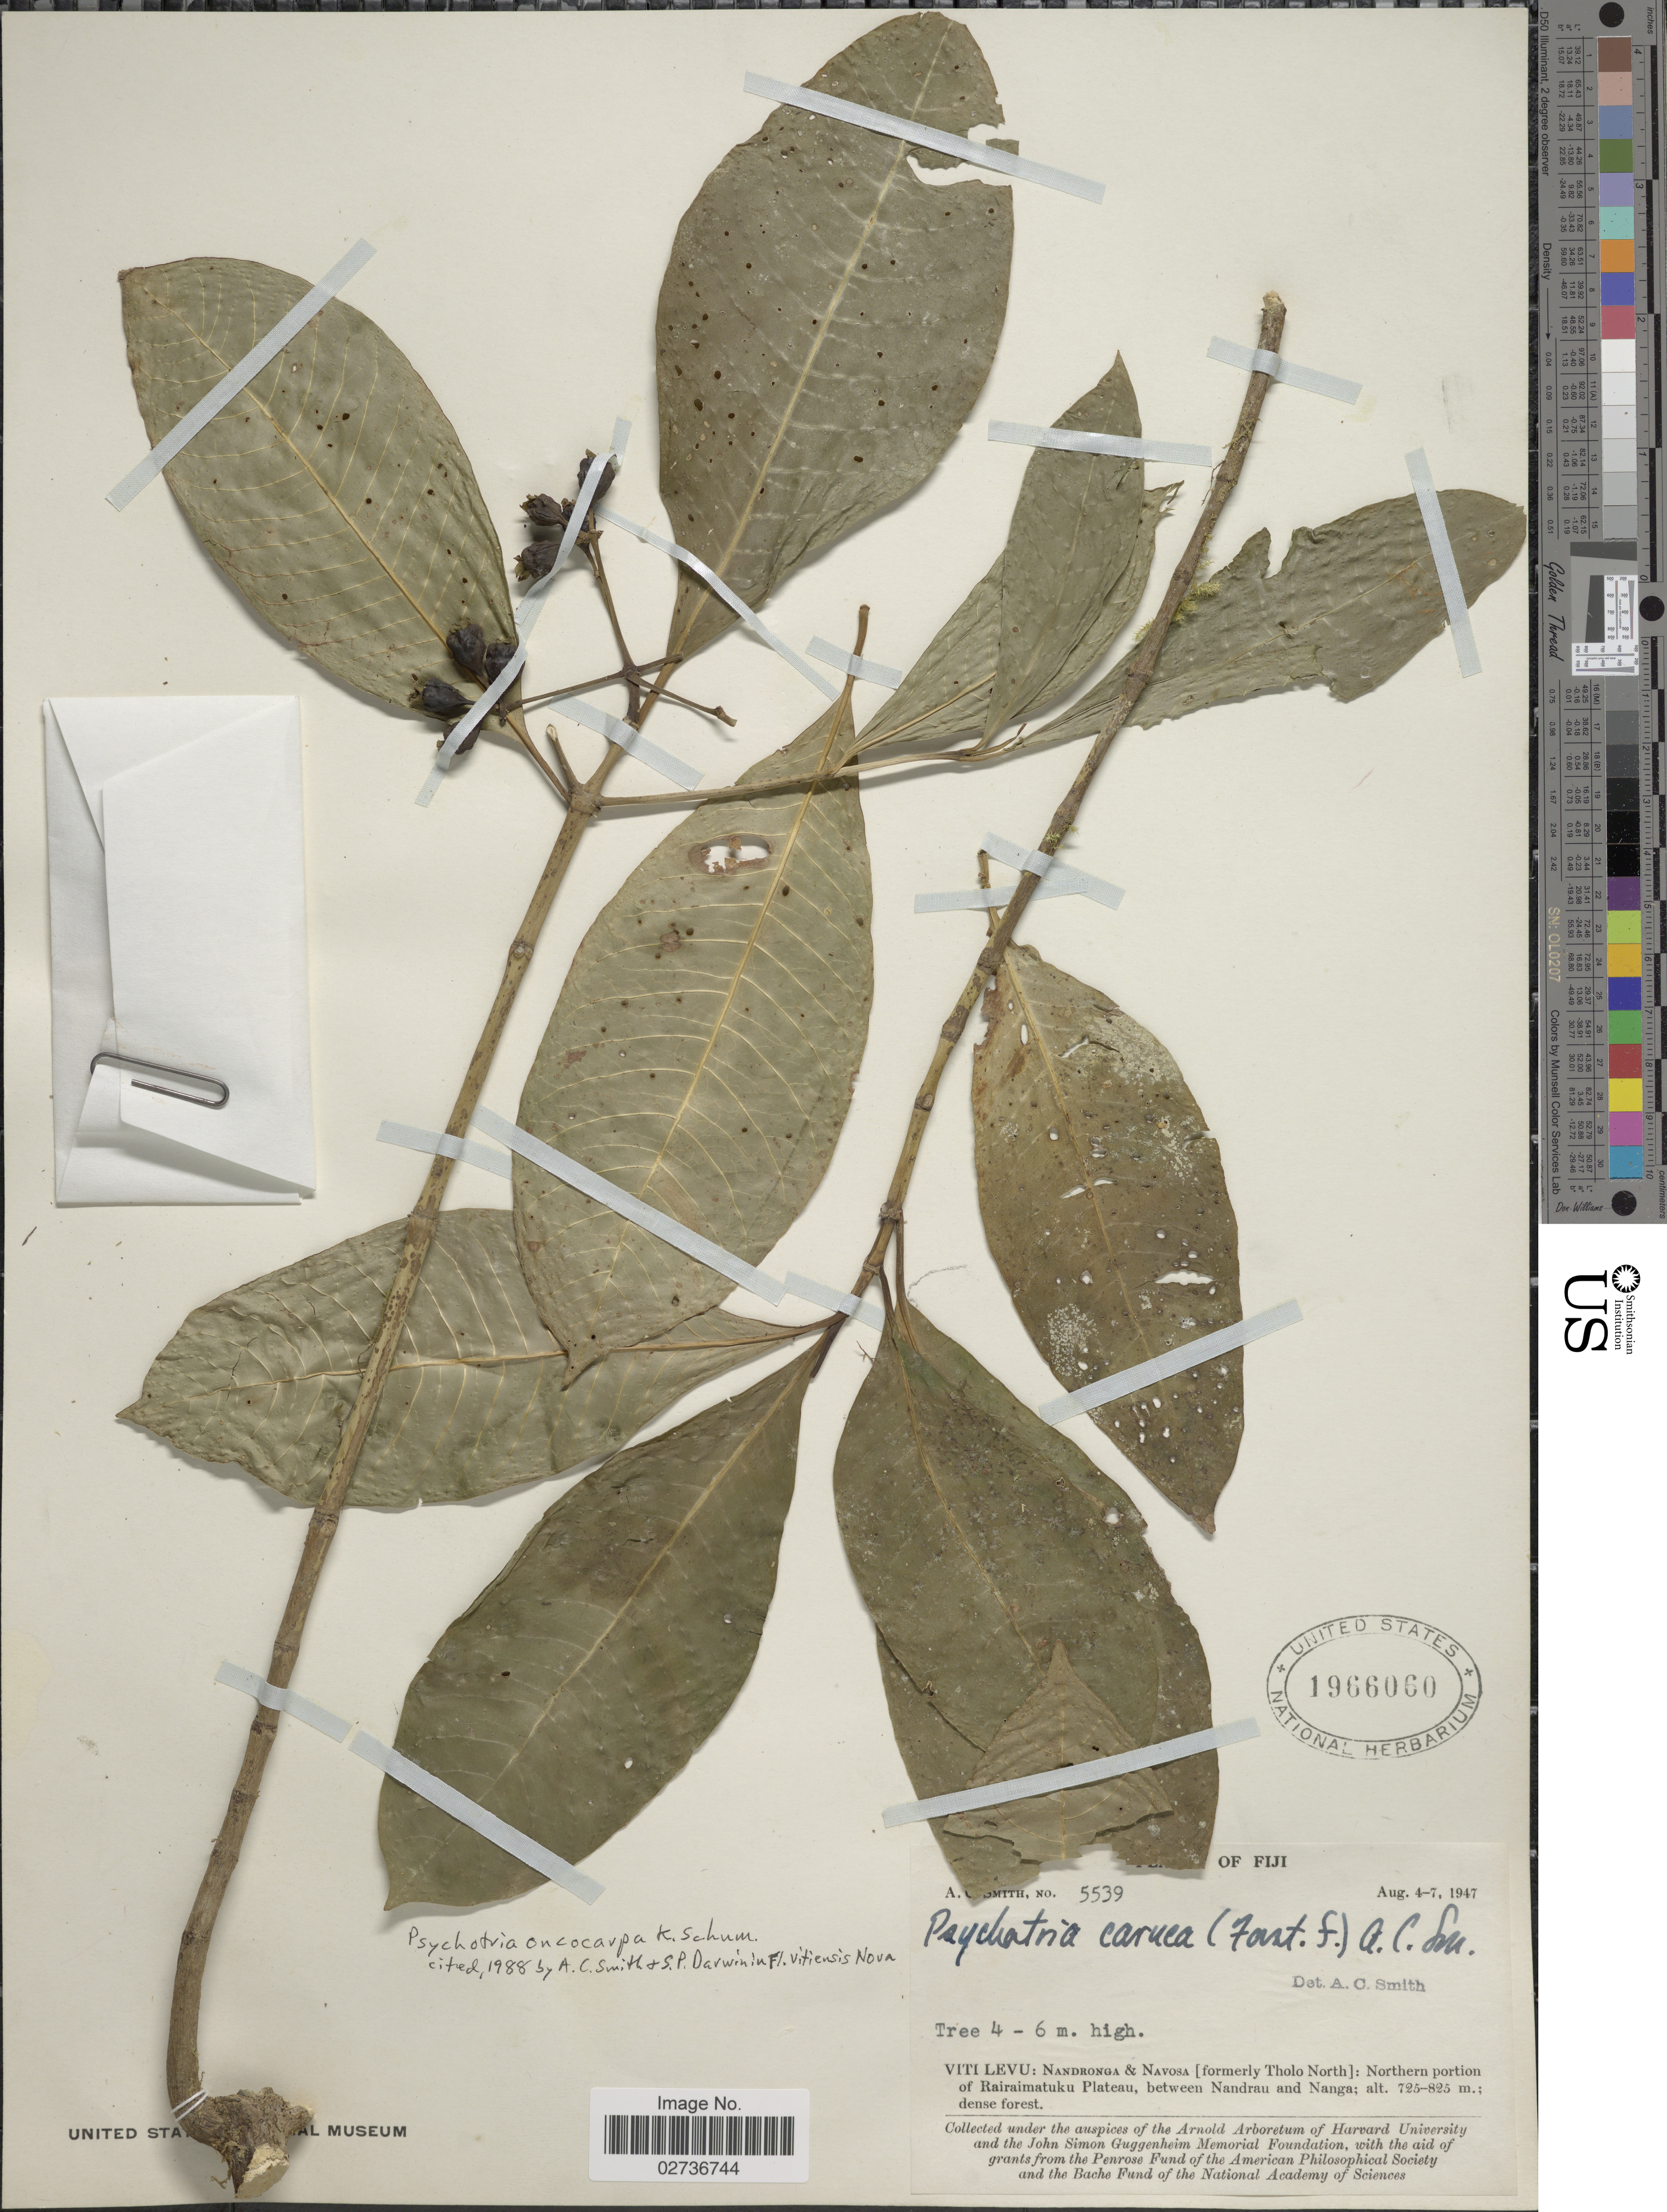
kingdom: Plantae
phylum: Tracheophyta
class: Magnoliopsida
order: Gentianales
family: Rubiaceae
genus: Psychotria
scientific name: Psychotria oncocarpa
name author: K. Schum.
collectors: A. C. Smith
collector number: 5539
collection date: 1947-08-04/1947-08-07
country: Fiji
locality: Viti Levu: Nandronga & Navosa [formerly Tholo North]: Northern portion of Rairaimatuku Plateau, between Nandrau and Nanga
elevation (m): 725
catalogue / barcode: US 1966060